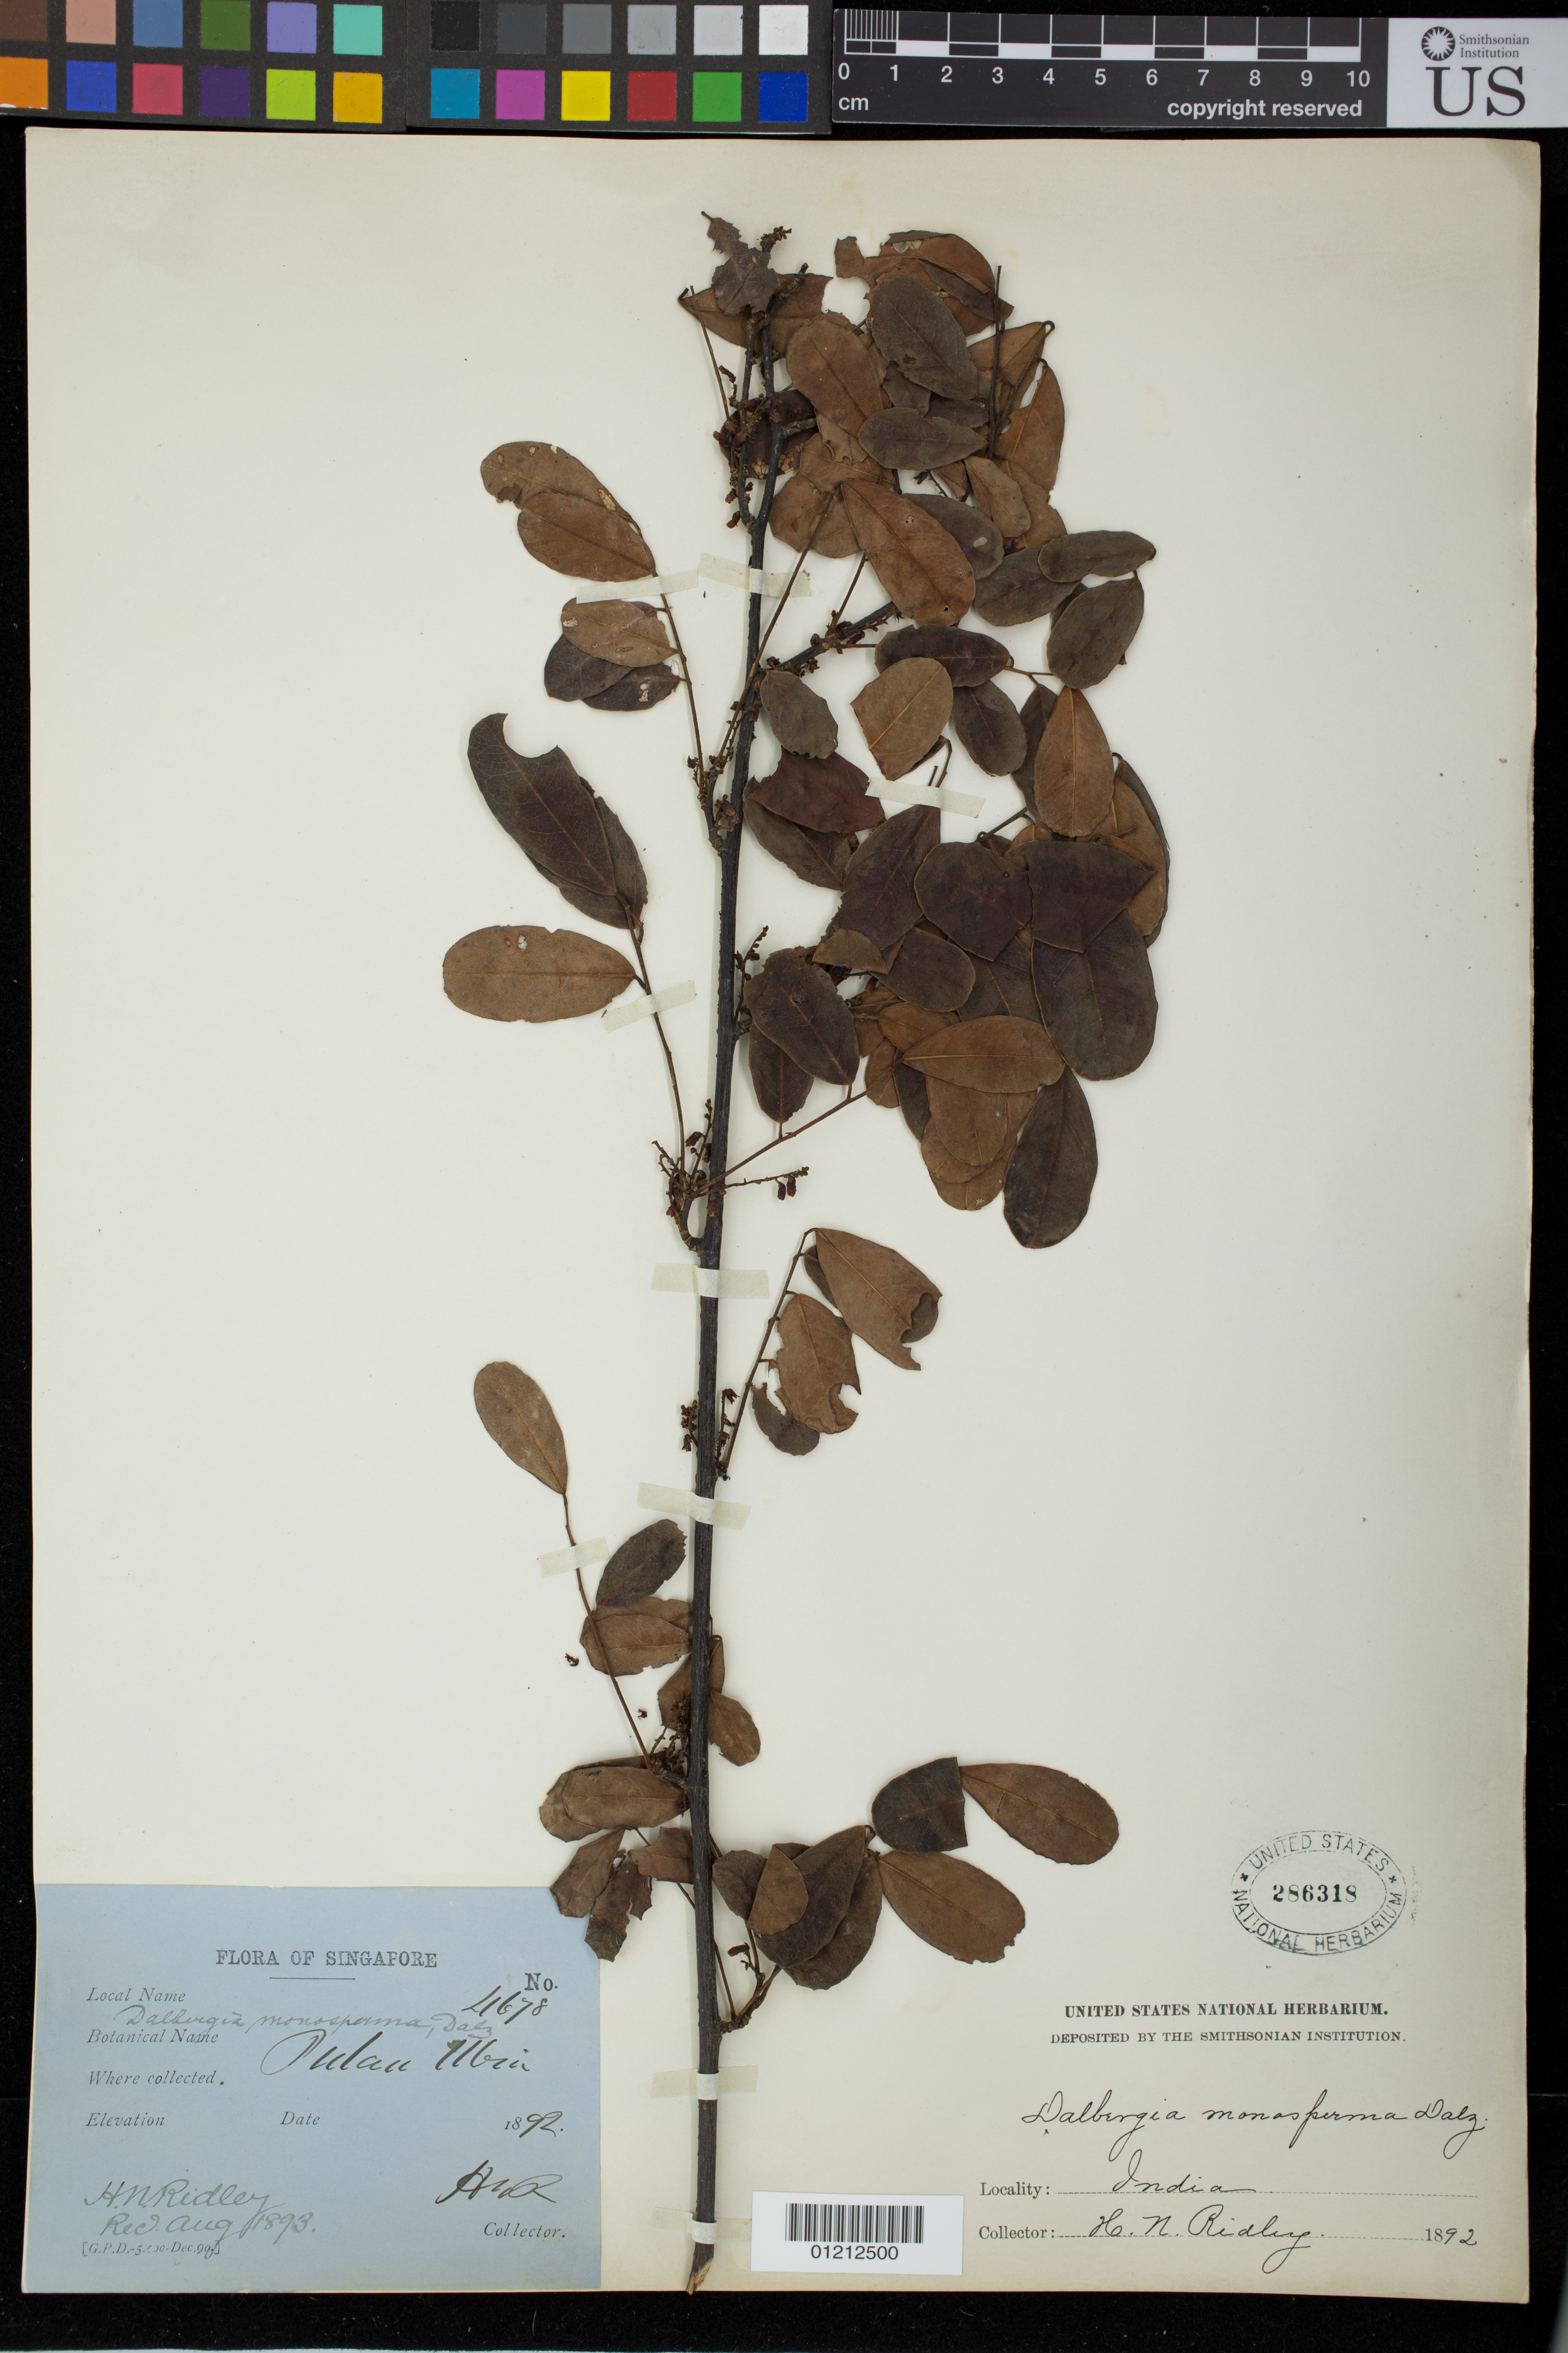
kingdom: Plantae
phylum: Tracheophyta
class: Magnoliopsida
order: Fabales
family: Fabaceae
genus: Dalbergia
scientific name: Dalbergia candenatensis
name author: (Dennst.) Pr.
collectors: H. N. Ridley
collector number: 4678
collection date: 1892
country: Singapore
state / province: North East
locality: Pulau Ubin.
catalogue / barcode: US 286318